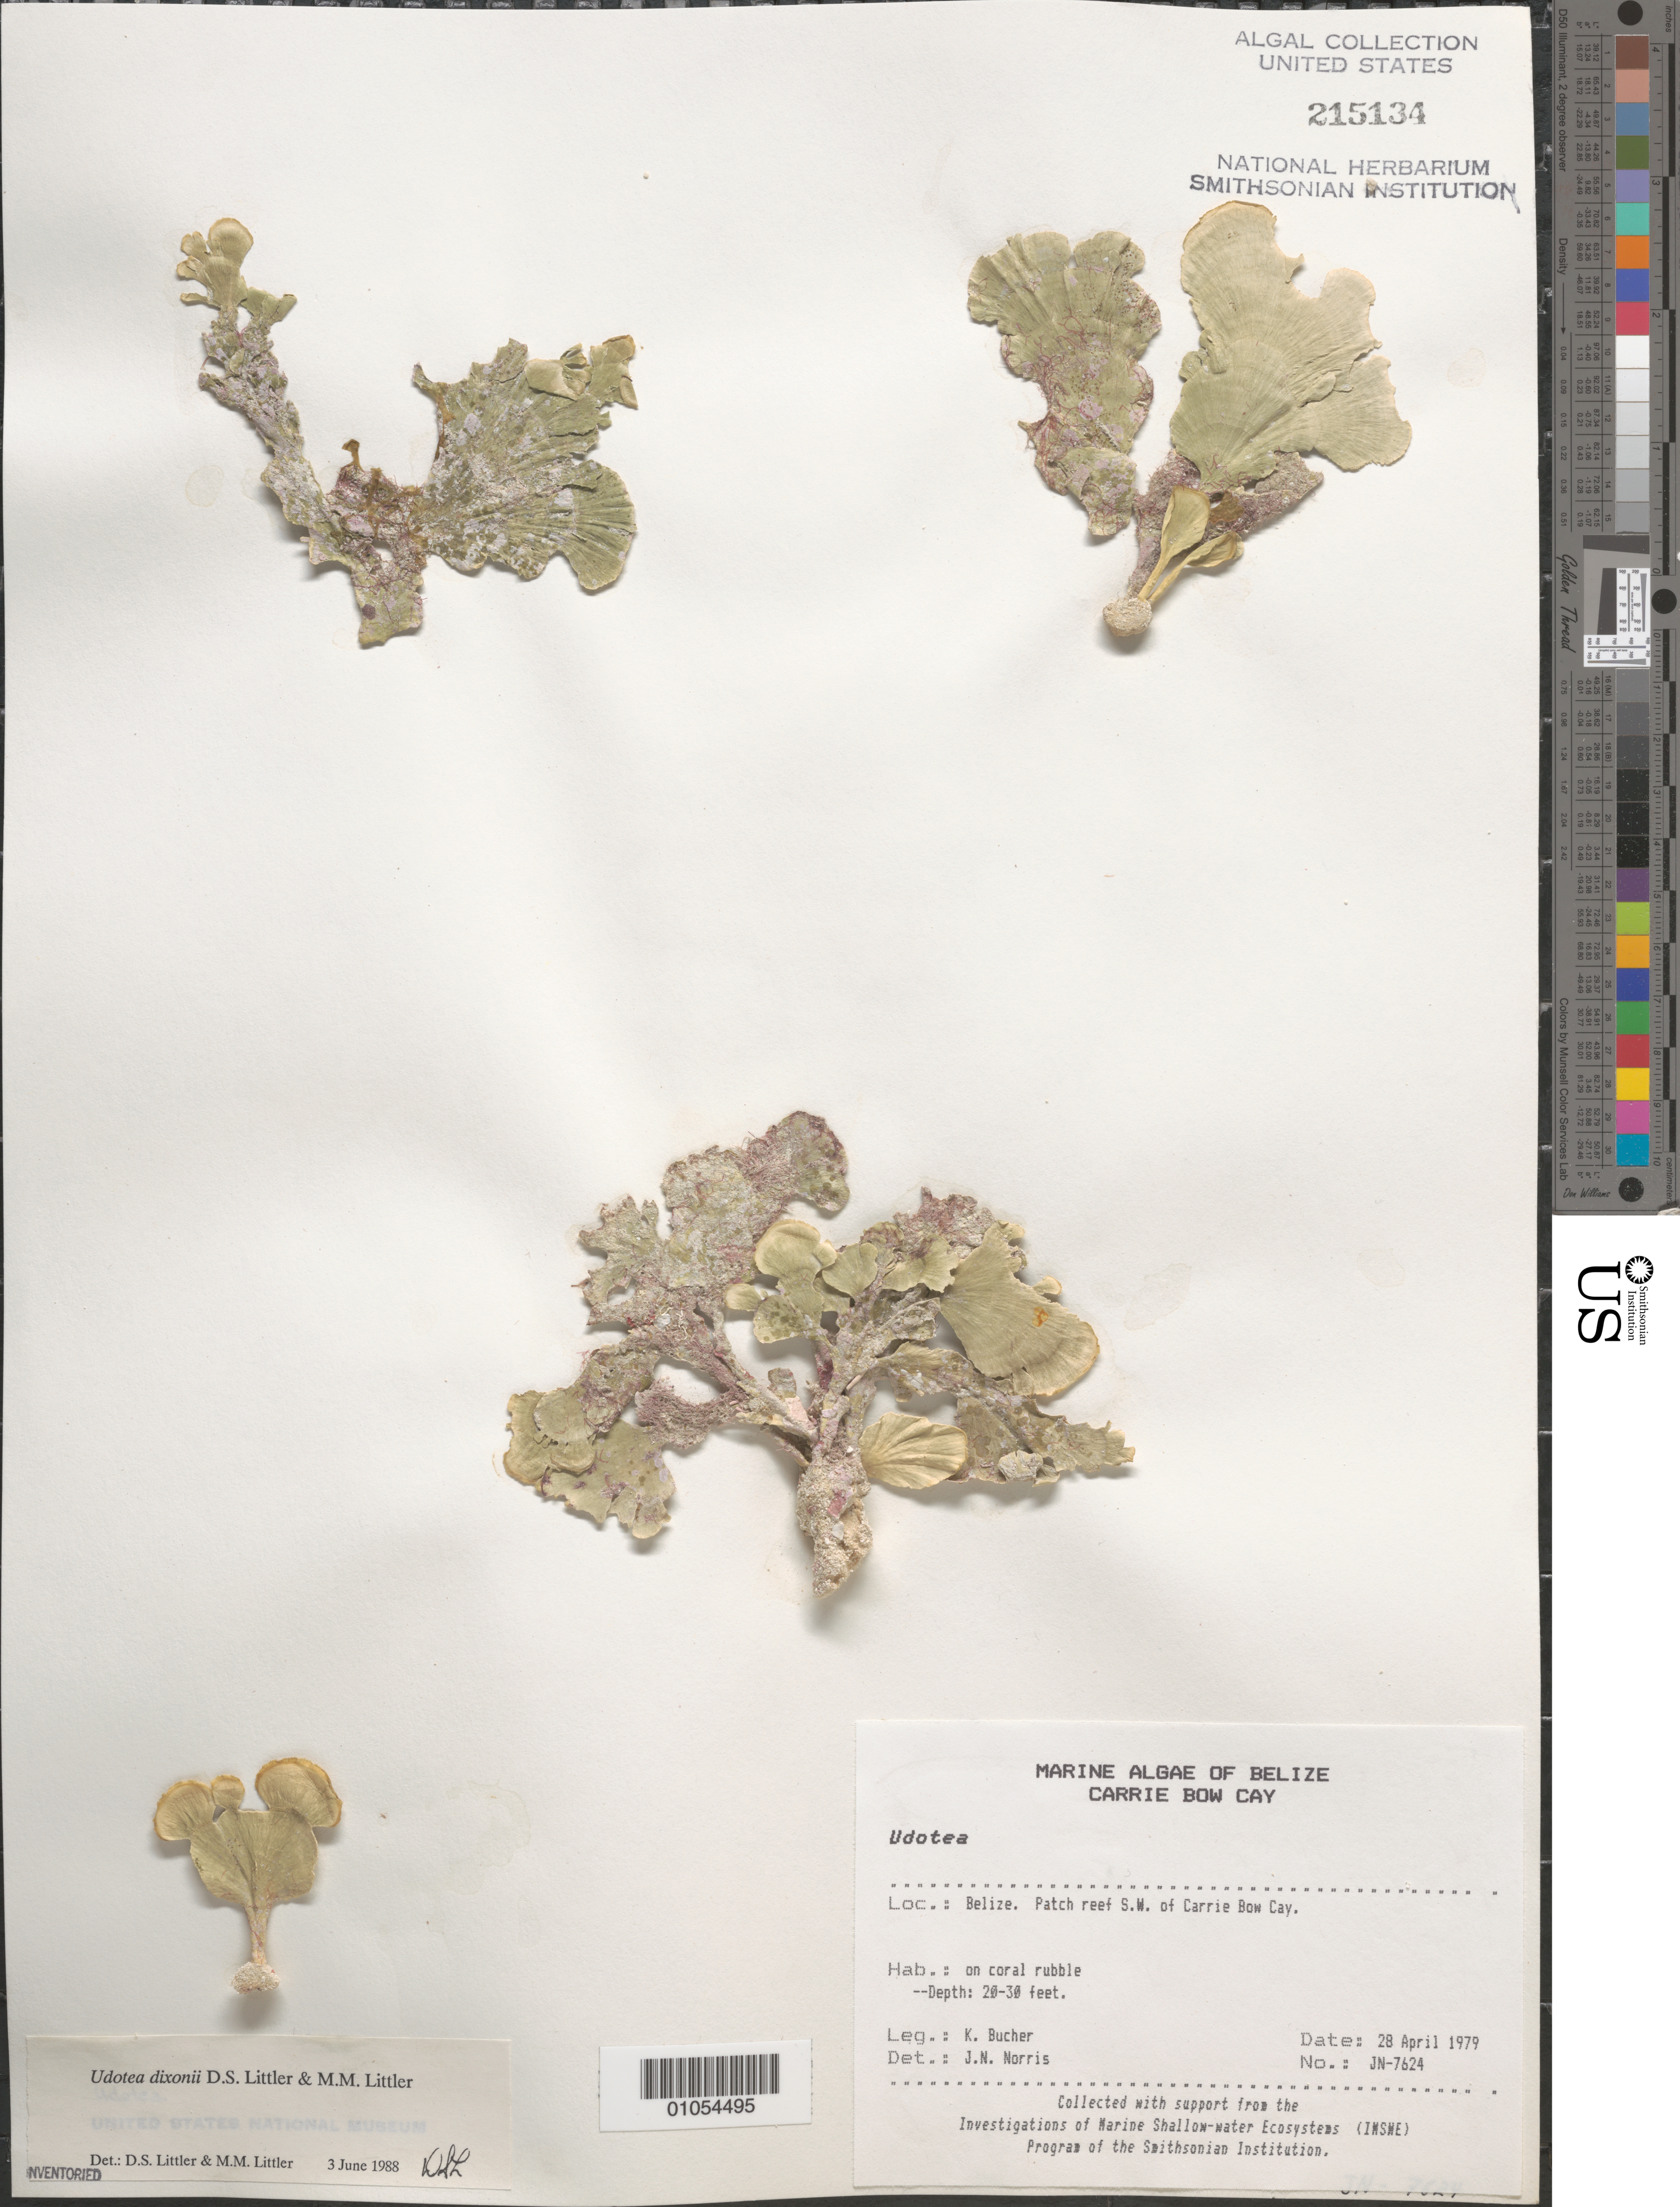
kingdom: Plantae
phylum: Chlorophyta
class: Ulvophyceae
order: Bryopsidales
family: Udoteaceae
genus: Udotea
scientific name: Udotea dixonii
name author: D.S. Littler & Littler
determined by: Littler, D. S.; Littler, M. M.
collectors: K. E. Bucher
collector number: JN-7624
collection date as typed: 28 Apr 1979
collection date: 1979-04-28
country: Belize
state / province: Stann Creek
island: Carrie Bow Cay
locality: Patch reef southwest of Carrie Bow Cay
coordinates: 16 48'N, 88 05'W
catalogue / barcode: US 215134